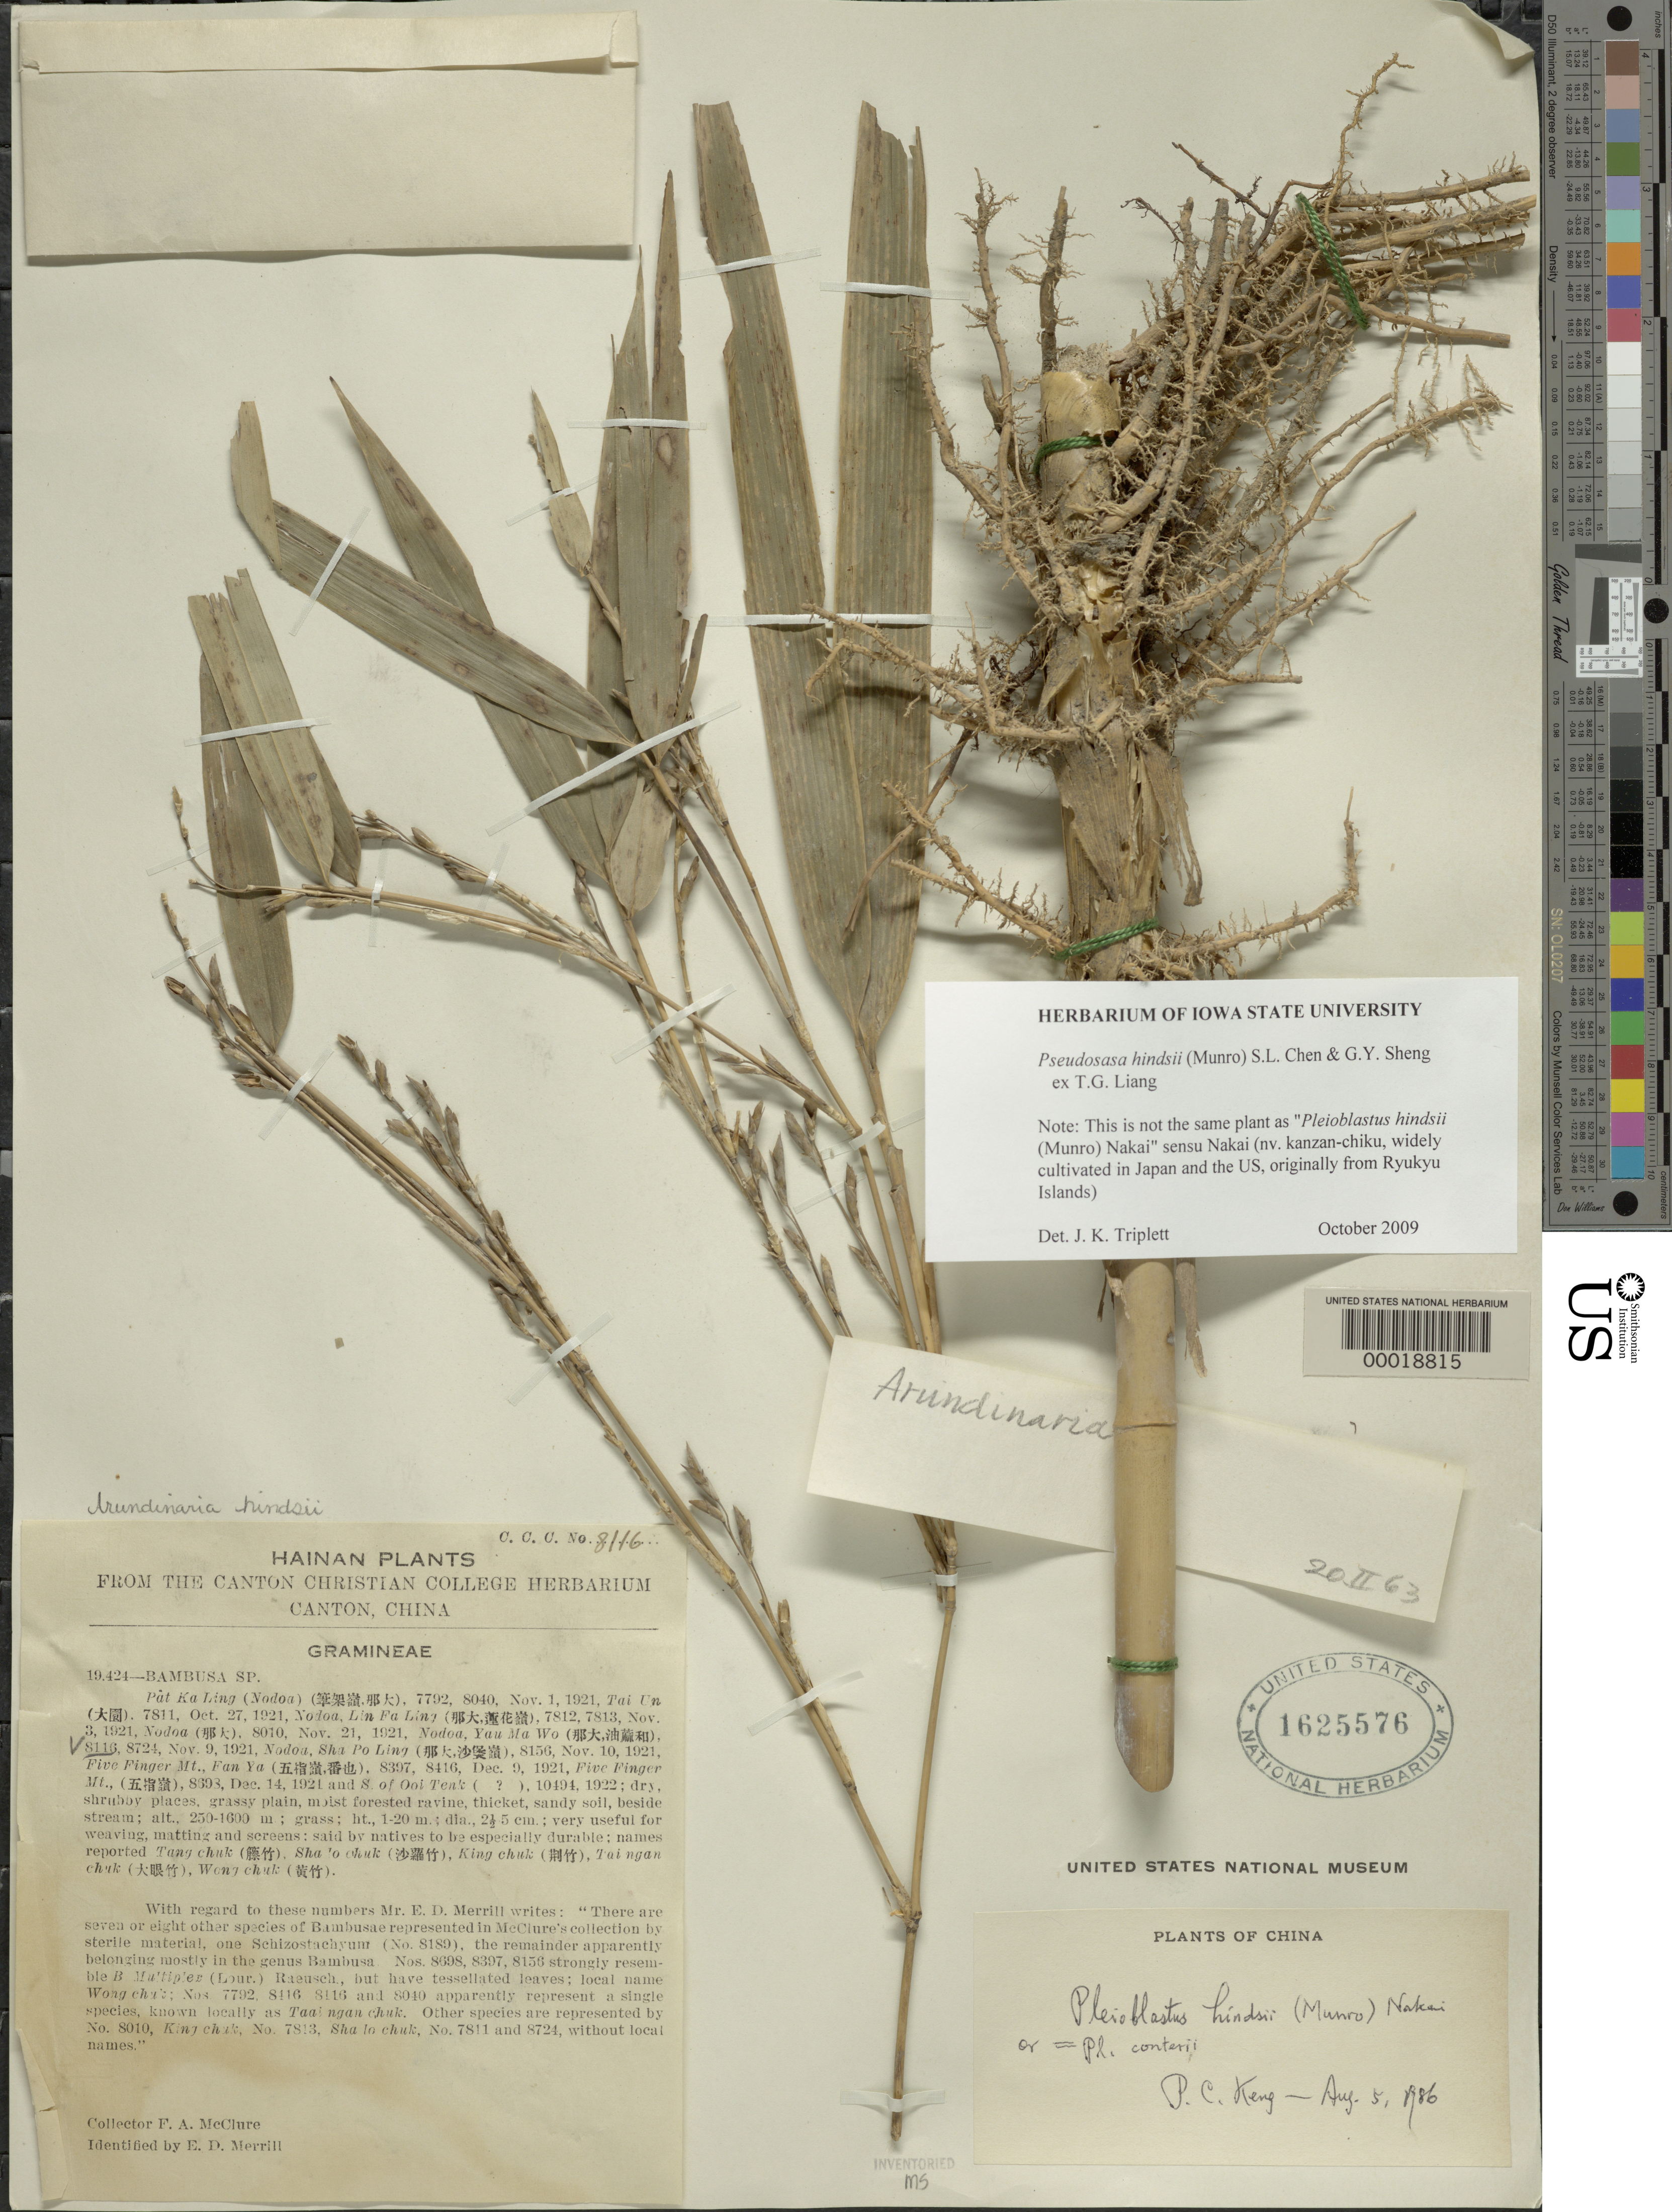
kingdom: Plantae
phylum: Tracheophyta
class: Liliopsida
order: Poales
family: Poaceae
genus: Pseudosasa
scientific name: Pseudosasa hindsii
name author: (Munro) S.L. Chen & G.Y. Sheng ex T.G. Liang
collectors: F. A. McClure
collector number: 8116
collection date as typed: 09 Nov 1921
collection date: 1921-11-09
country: China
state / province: Guangdong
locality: Canton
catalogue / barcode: US 1625576